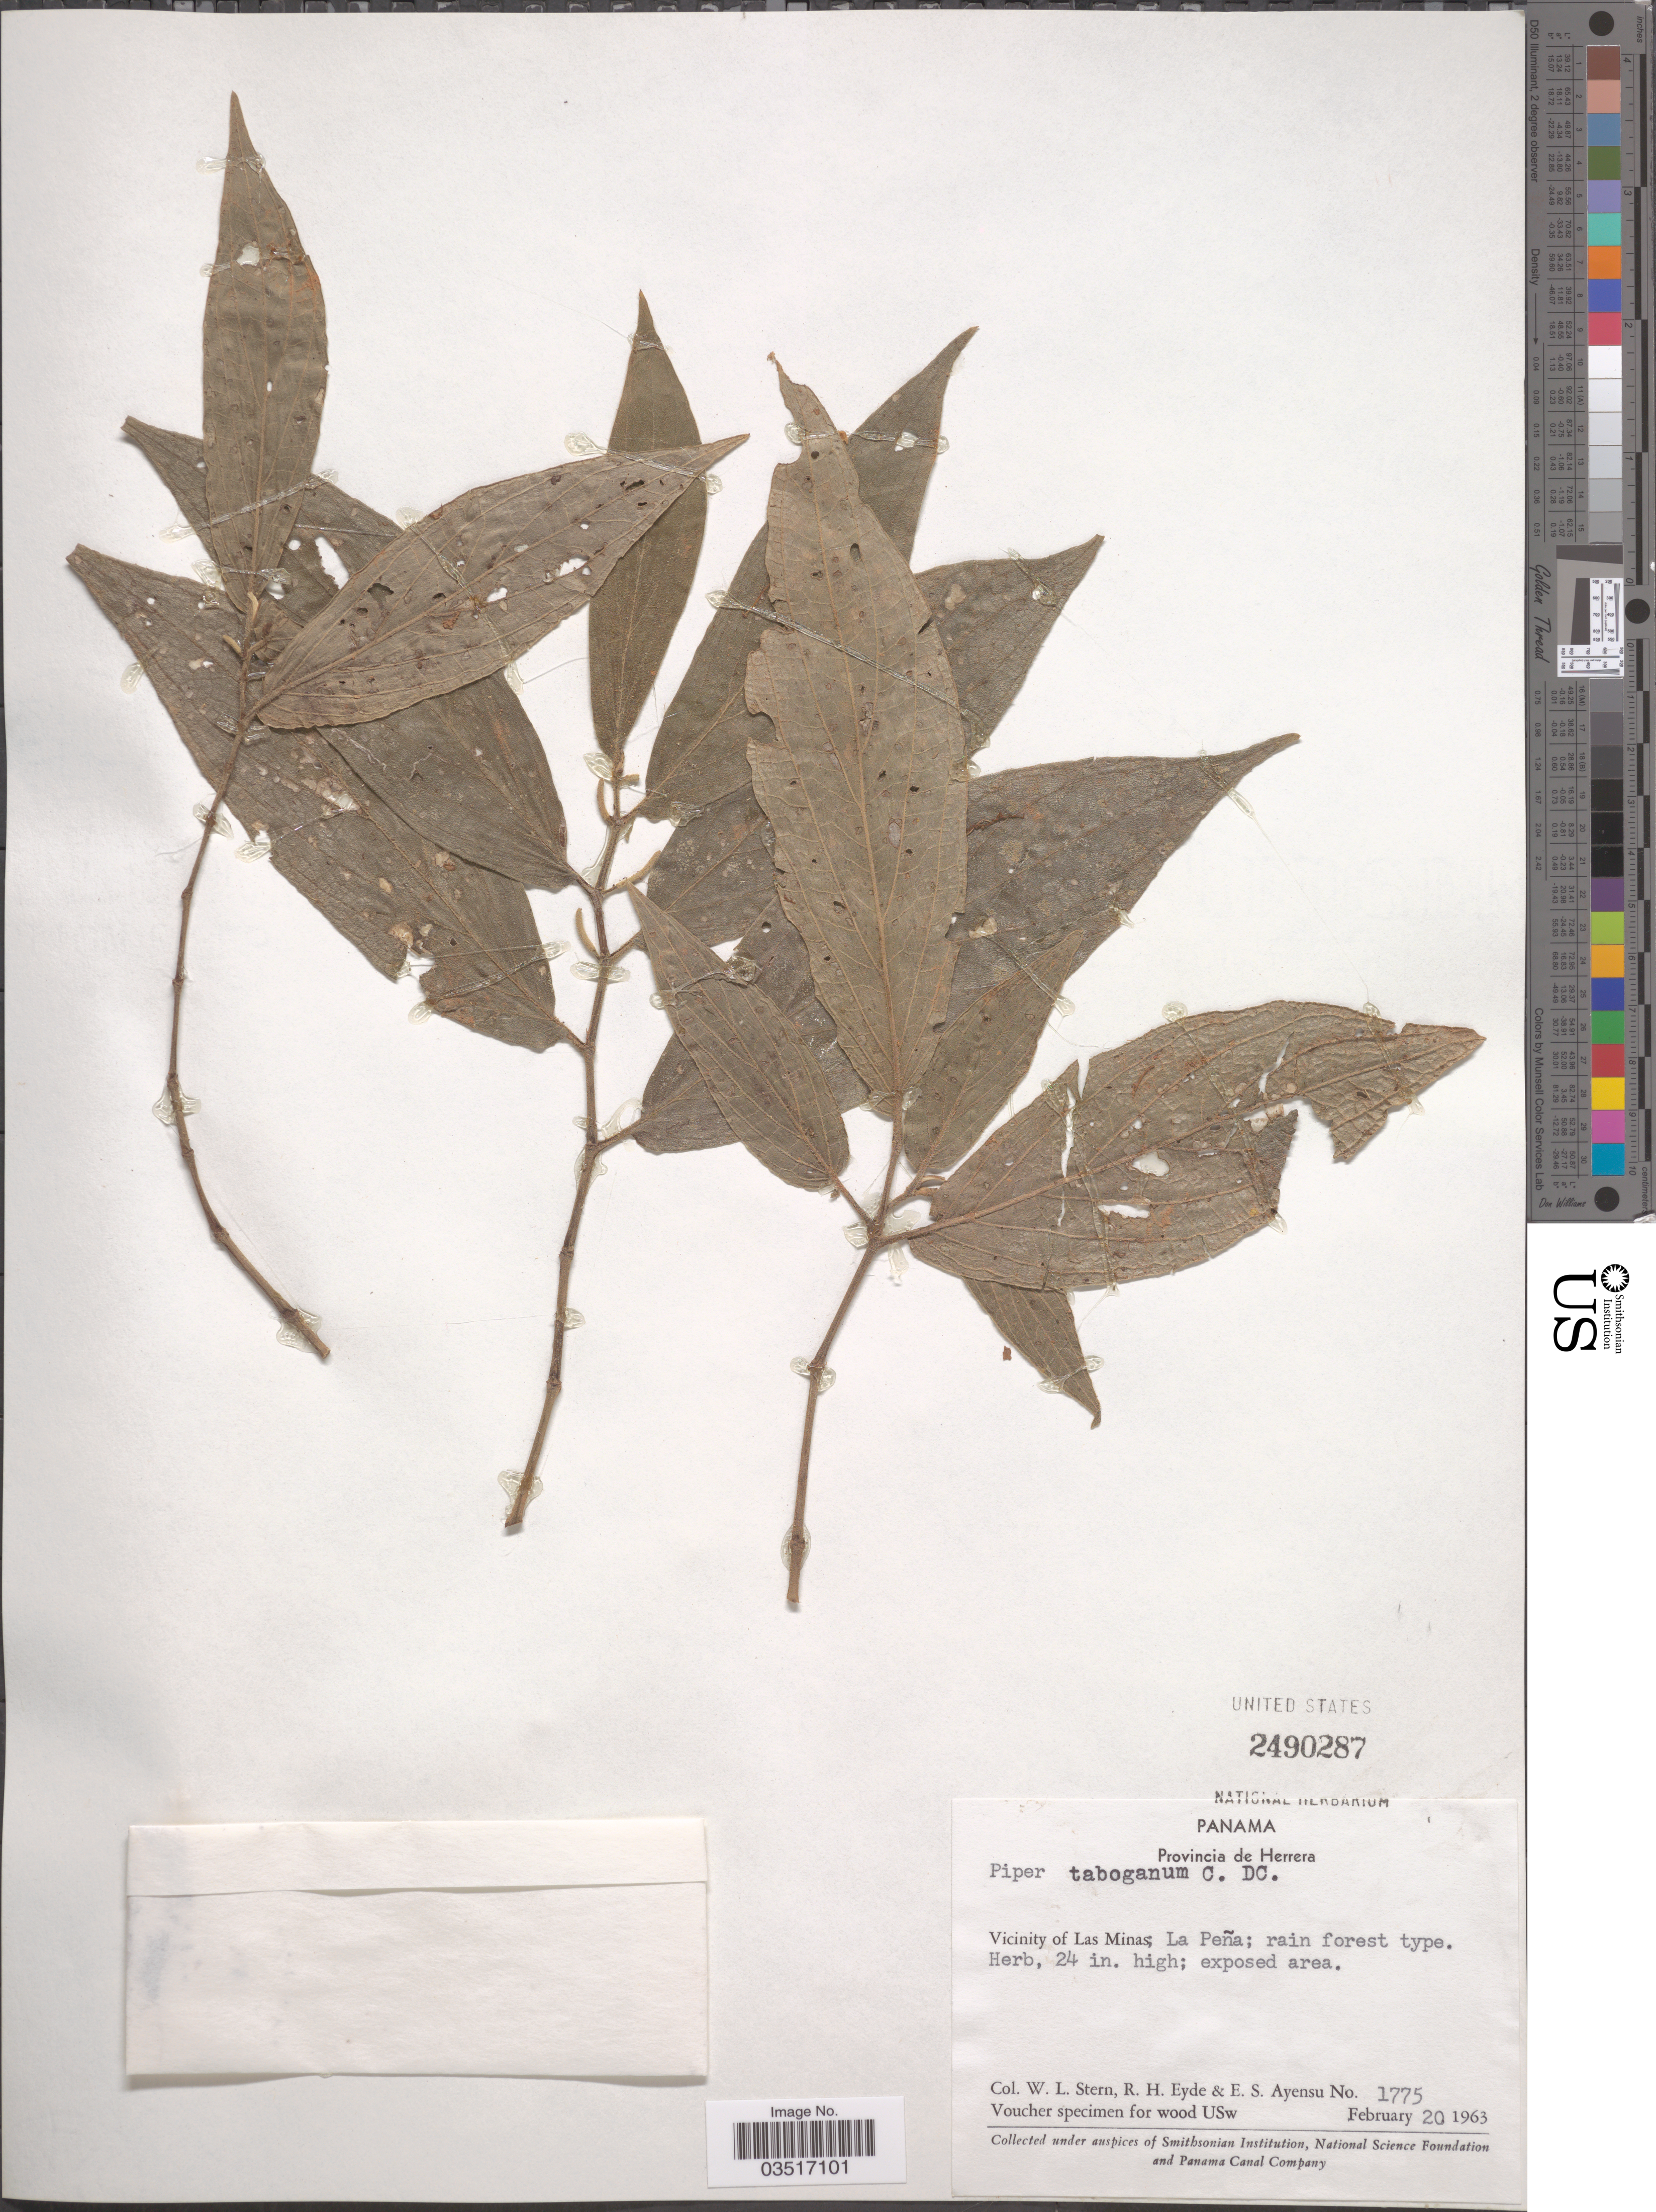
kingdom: Plantae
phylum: Tracheophyta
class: Magnoliopsida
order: Piperales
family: Piperaceae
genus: Piper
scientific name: Piper taboganum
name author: C. DC.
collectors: W. L. Stern, R. H. Eyde & E. S. Ayensu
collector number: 1775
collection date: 1963-02-20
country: Panama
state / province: Herrera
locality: Vicinity of Las Minas; La Peña.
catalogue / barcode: US 2490287